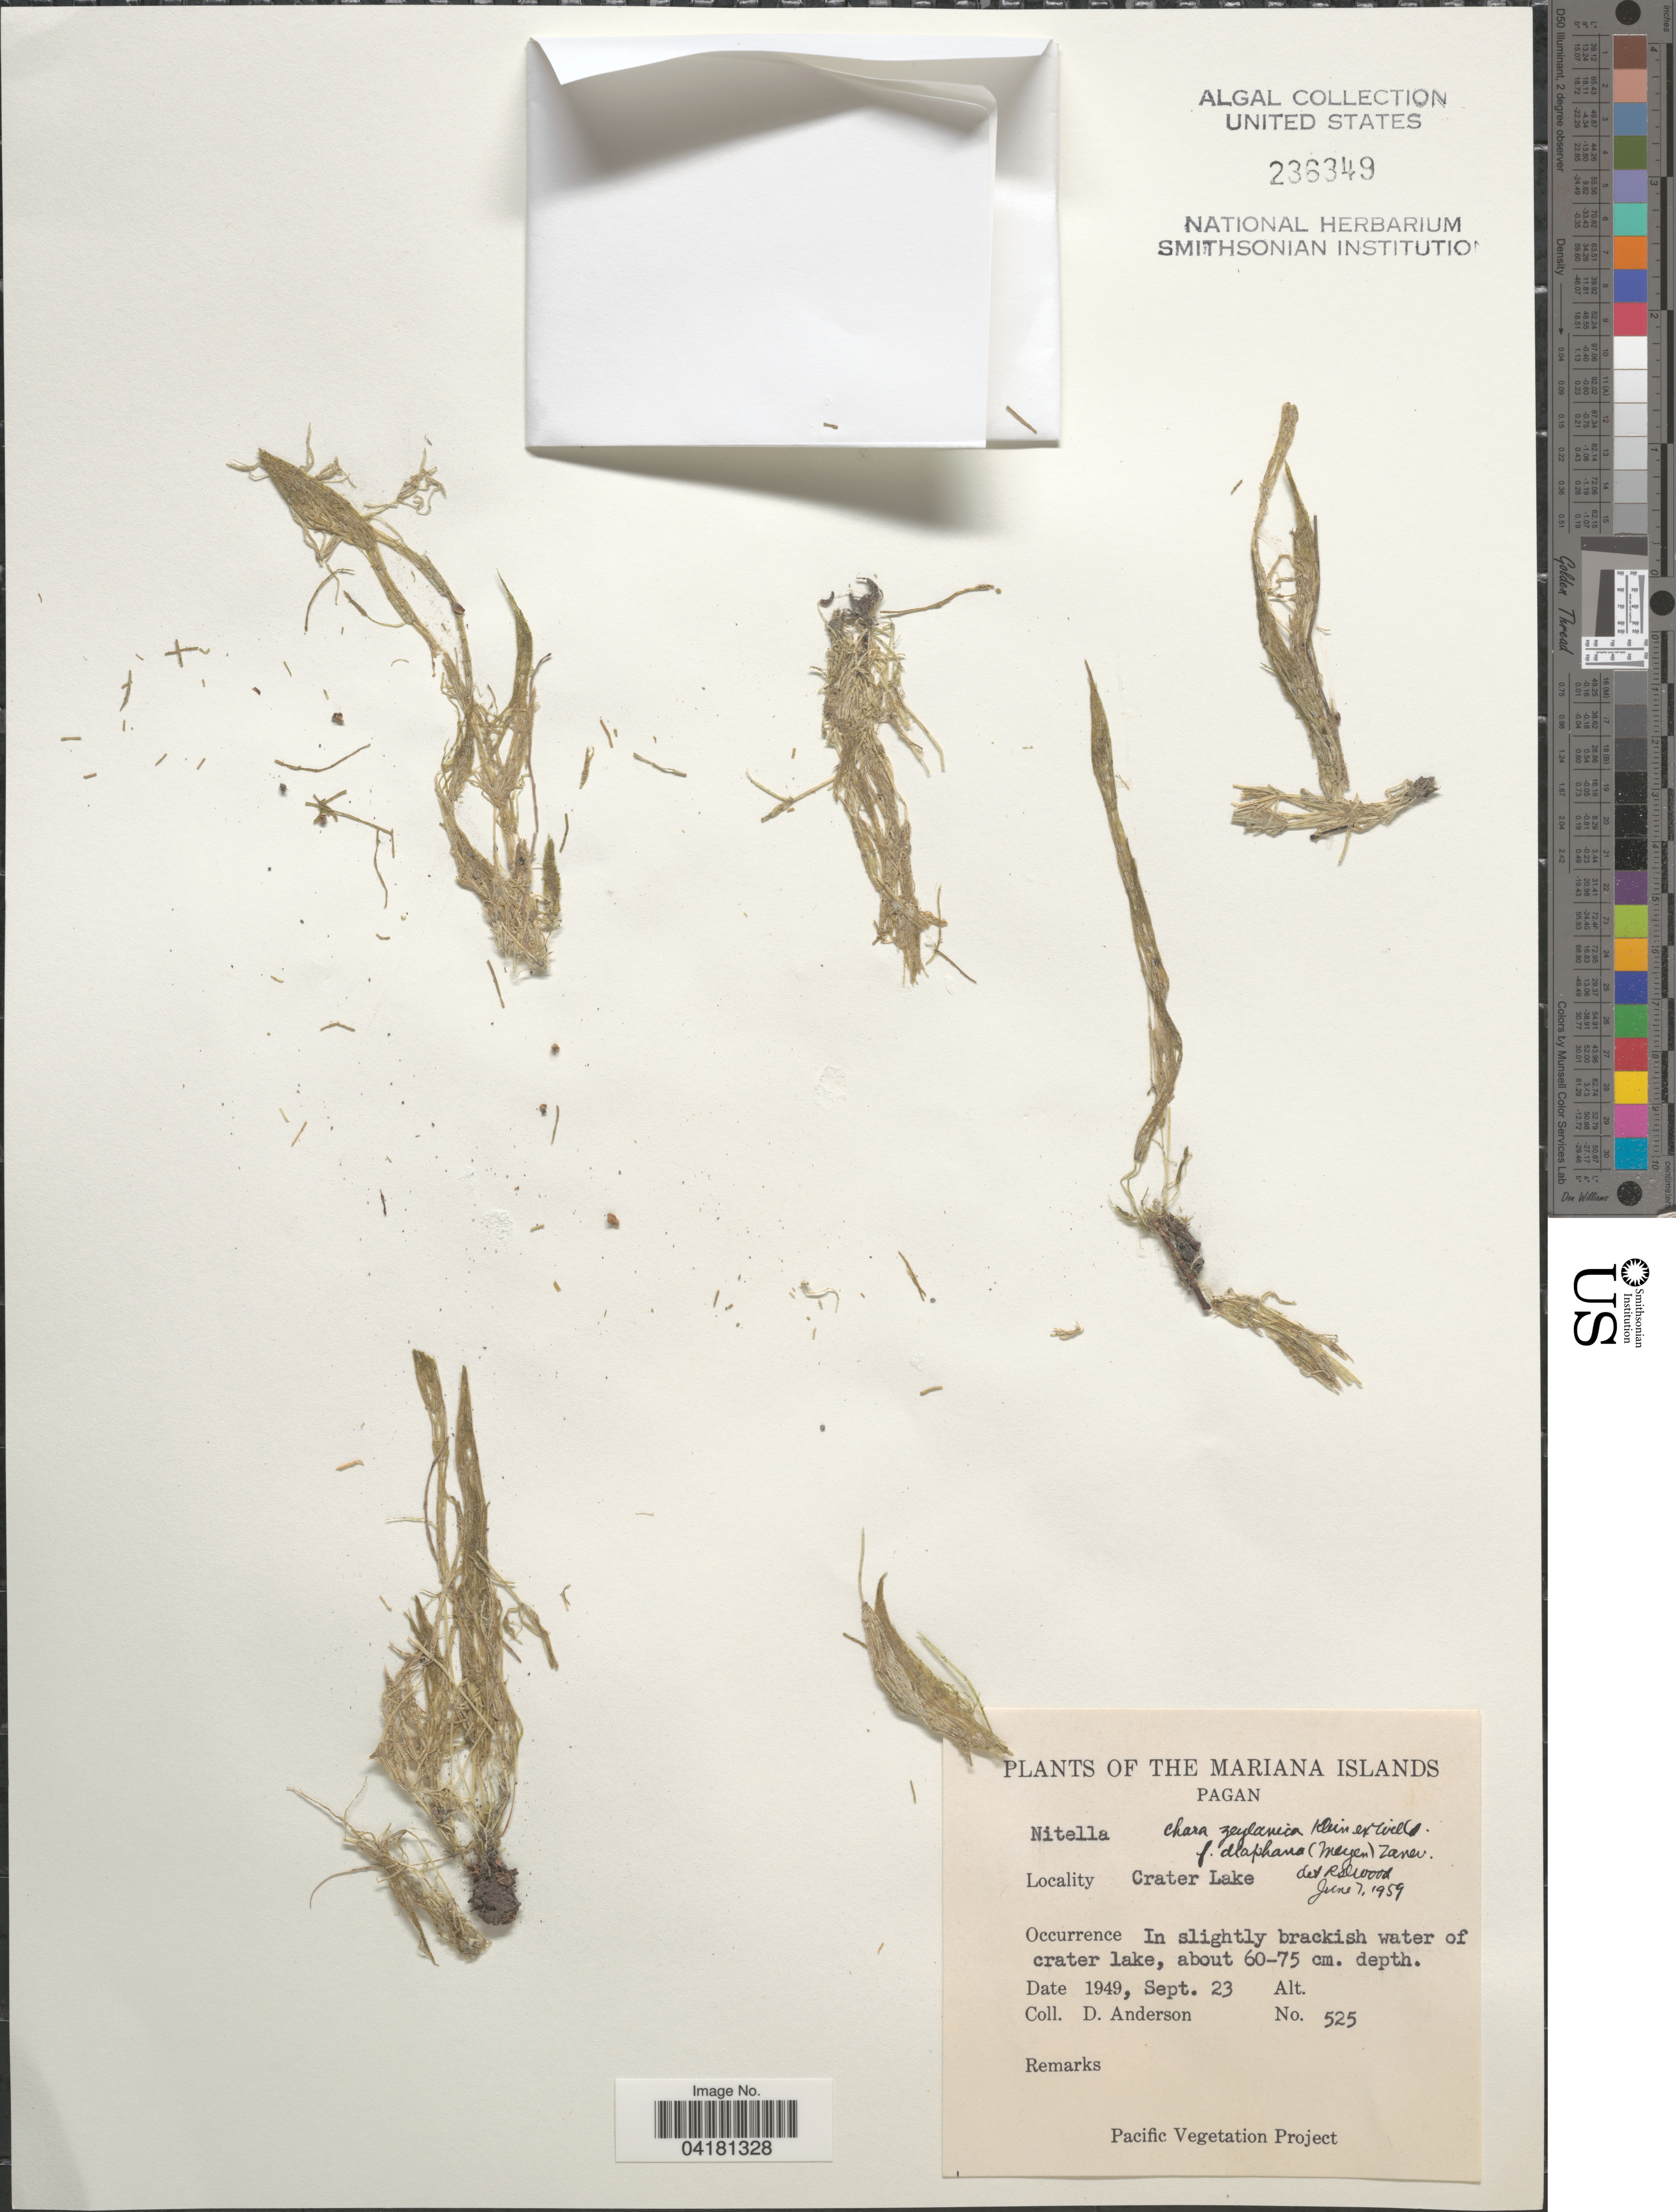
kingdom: Plantae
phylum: Charophyta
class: Charophyceae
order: Charales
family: Characeae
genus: Chara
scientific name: Chara zeylanica f. diaphana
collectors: D. Anderson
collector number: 525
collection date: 1949-09-23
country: Northern Mariana Islands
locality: Marianas Islands. Pagan. Crater Lake.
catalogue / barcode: US 236349